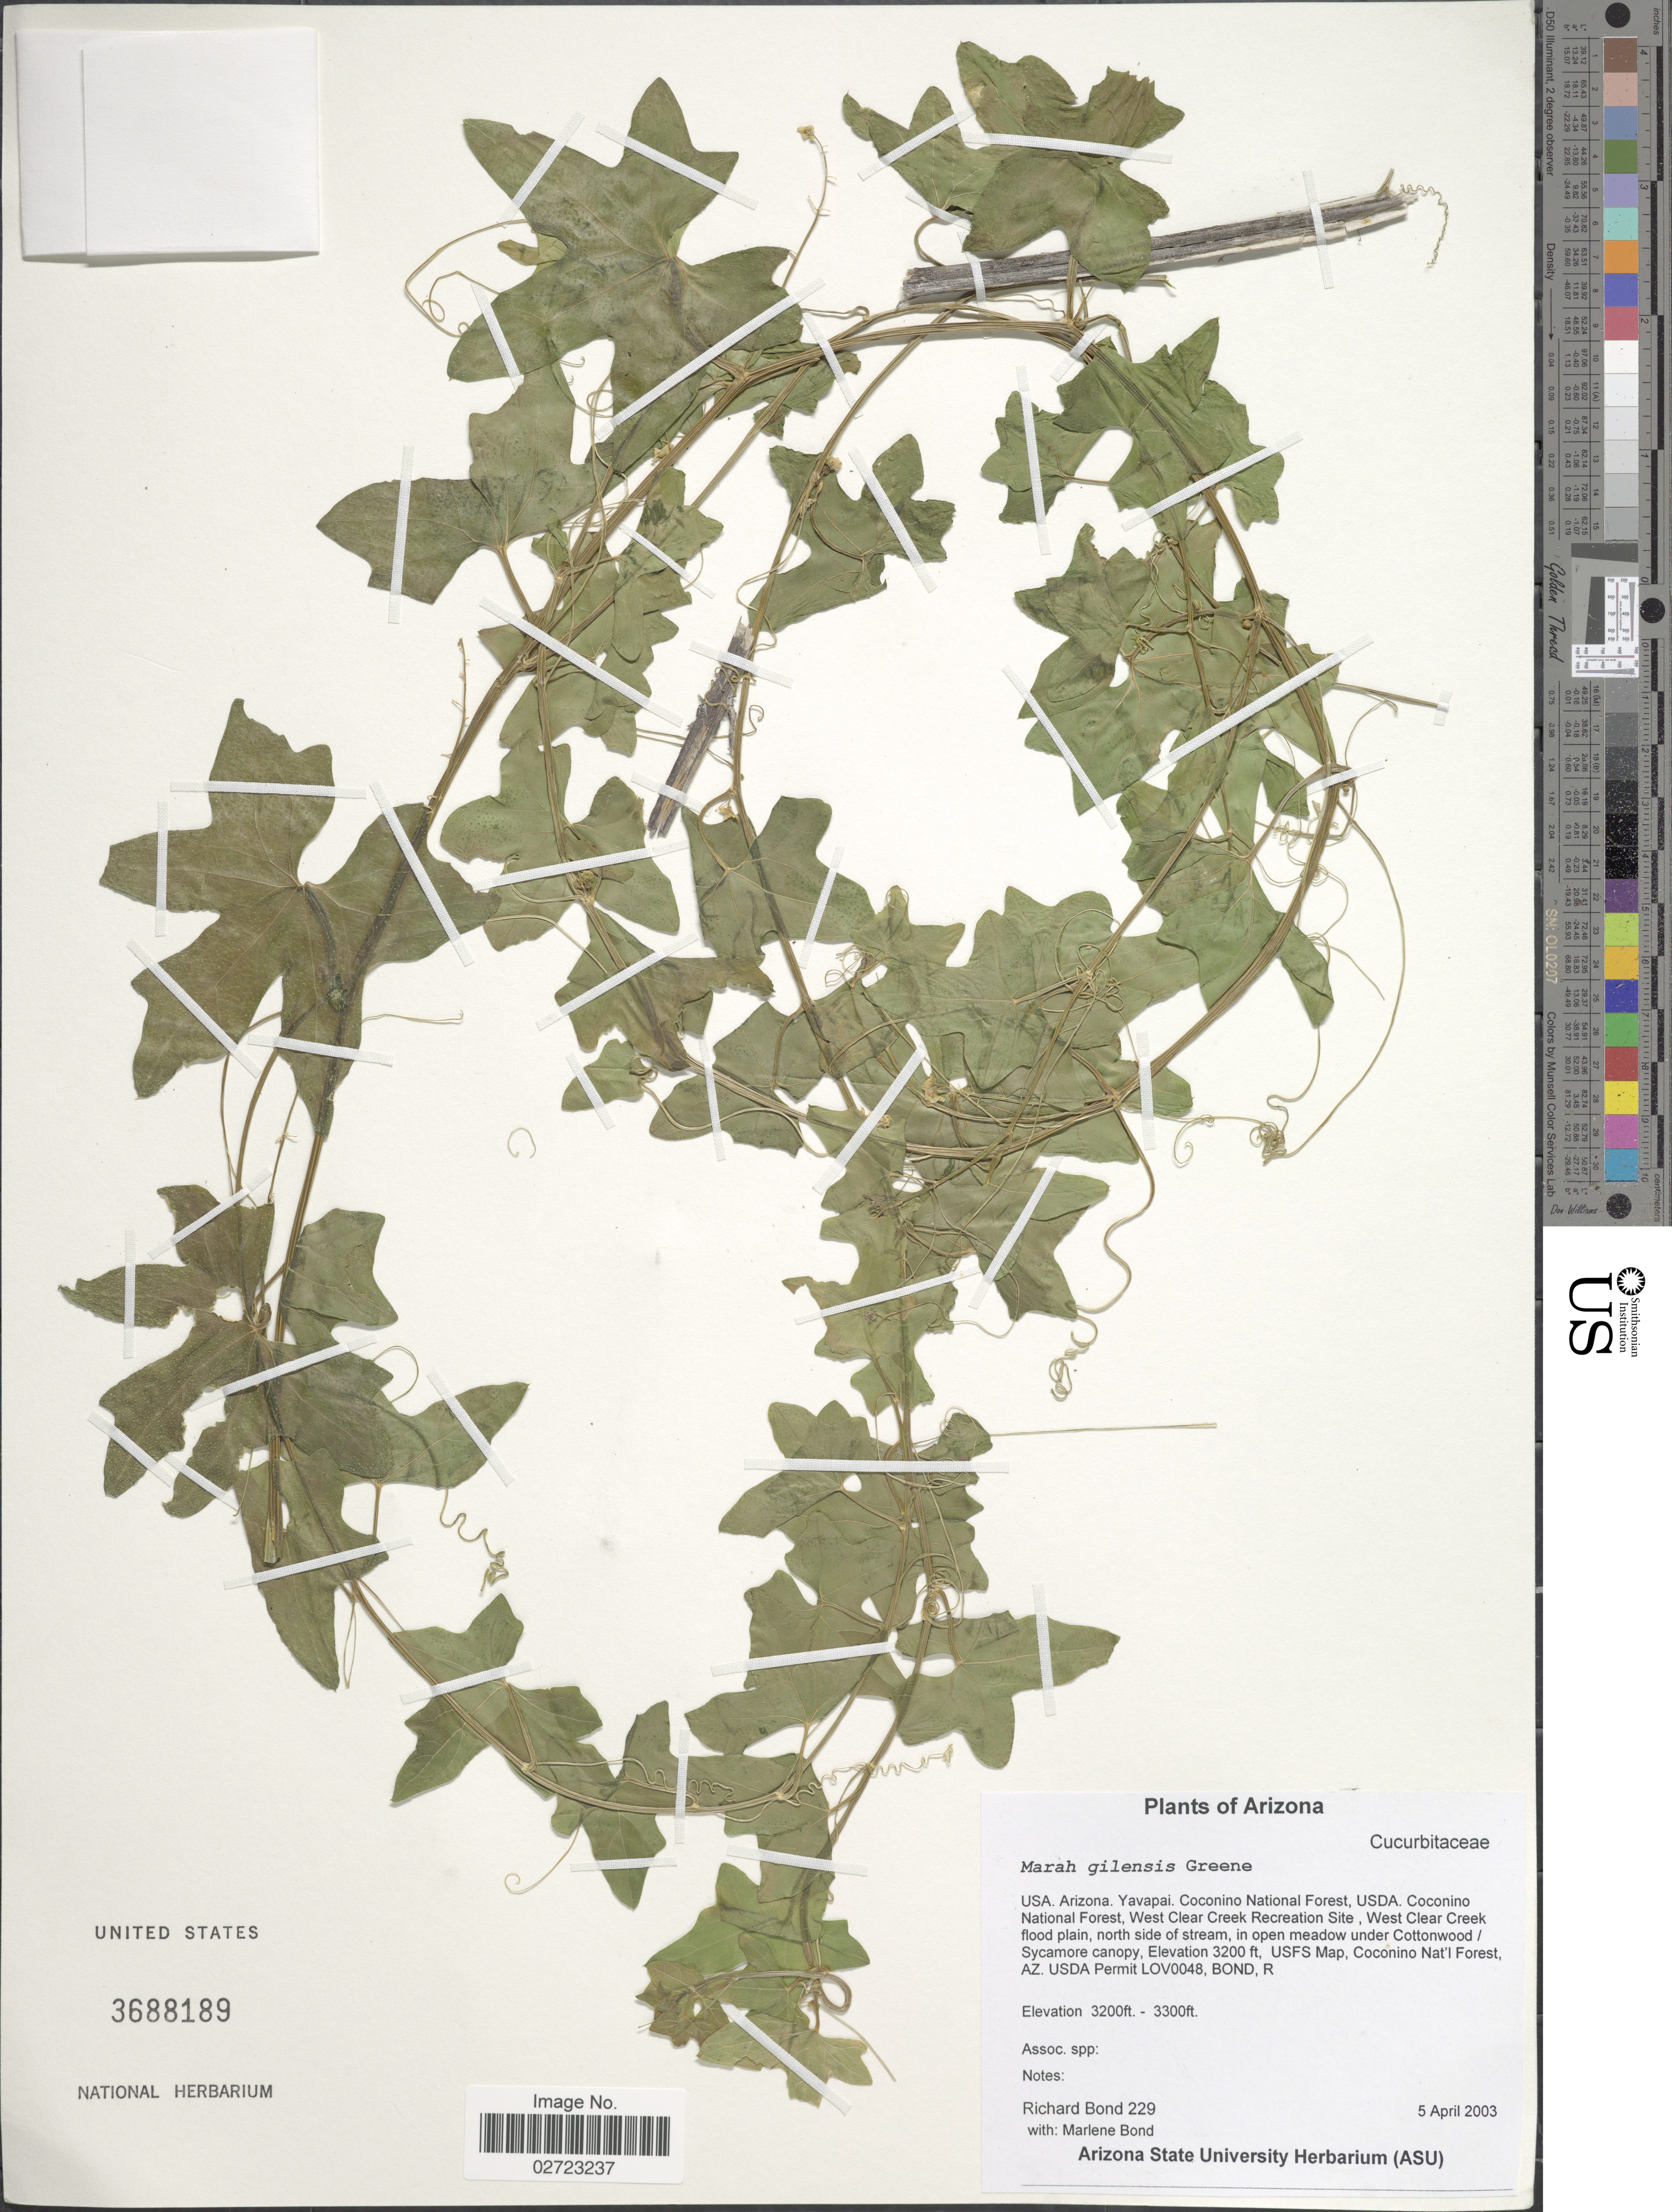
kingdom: Plantae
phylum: Tracheophyta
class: Magnoliopsida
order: Cucurbitales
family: Cucurbitaceae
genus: Marah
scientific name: Marah gilensis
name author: (Greene) Greene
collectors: R. Bond & M. Bond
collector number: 229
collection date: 2003-04-05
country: United States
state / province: Arizona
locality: Yavapai, Coconino National Forest, USDA, Coconino National Forest, West Clear Creek Recreation Site, West Clear Creek flood plain, north side of stream, in open meadow under Cottonwood/Sycamore canopy, USFS Map, Coconino Nat'l Forest, AZ, USDA Permit LOV0048, BOND, R [unsure placement].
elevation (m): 975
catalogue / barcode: US 3688189